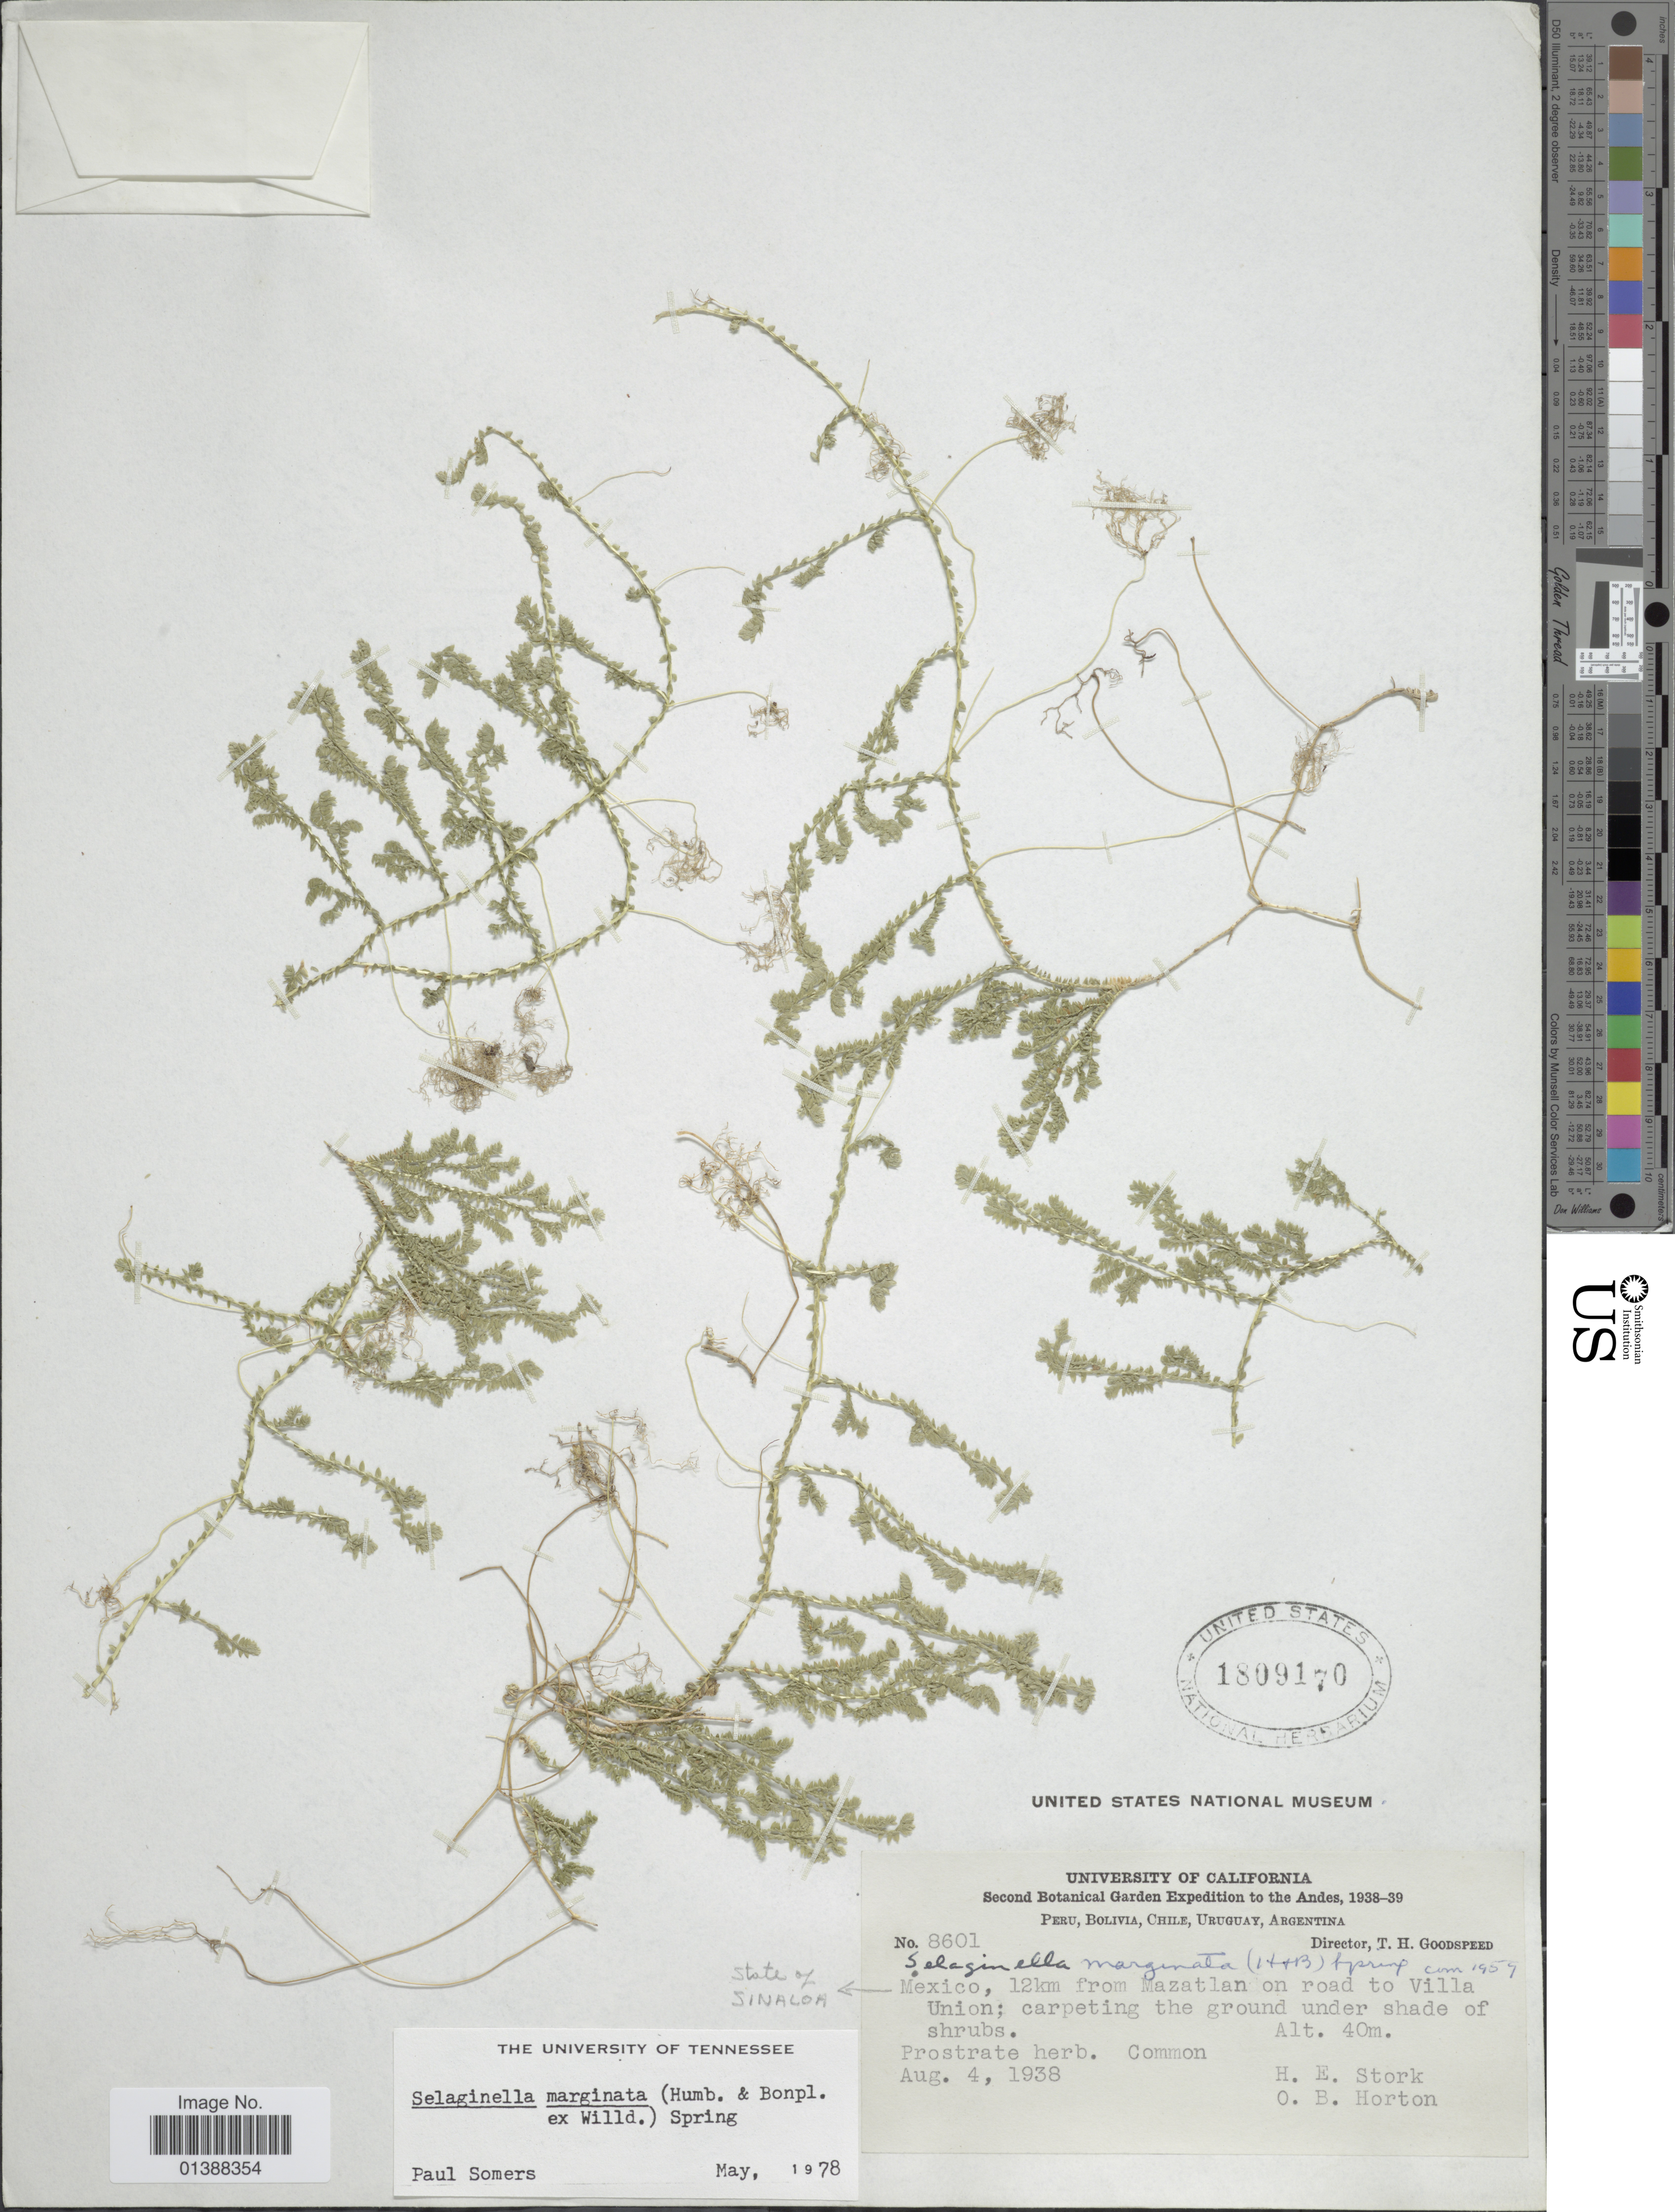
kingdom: Plantae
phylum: Tracheophyta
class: Lycopodiopsida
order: Selaginellales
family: Selaginellaceae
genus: Selaginella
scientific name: Selaginella marginata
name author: (Humb. & Bonpl.) Spring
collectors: H. E. Stork & O. B. Horton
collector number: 8601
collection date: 1938-08-04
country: Mexico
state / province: Sinaloa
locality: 12km from Mazatlan on road to Villa Union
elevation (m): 40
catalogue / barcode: US 1809170